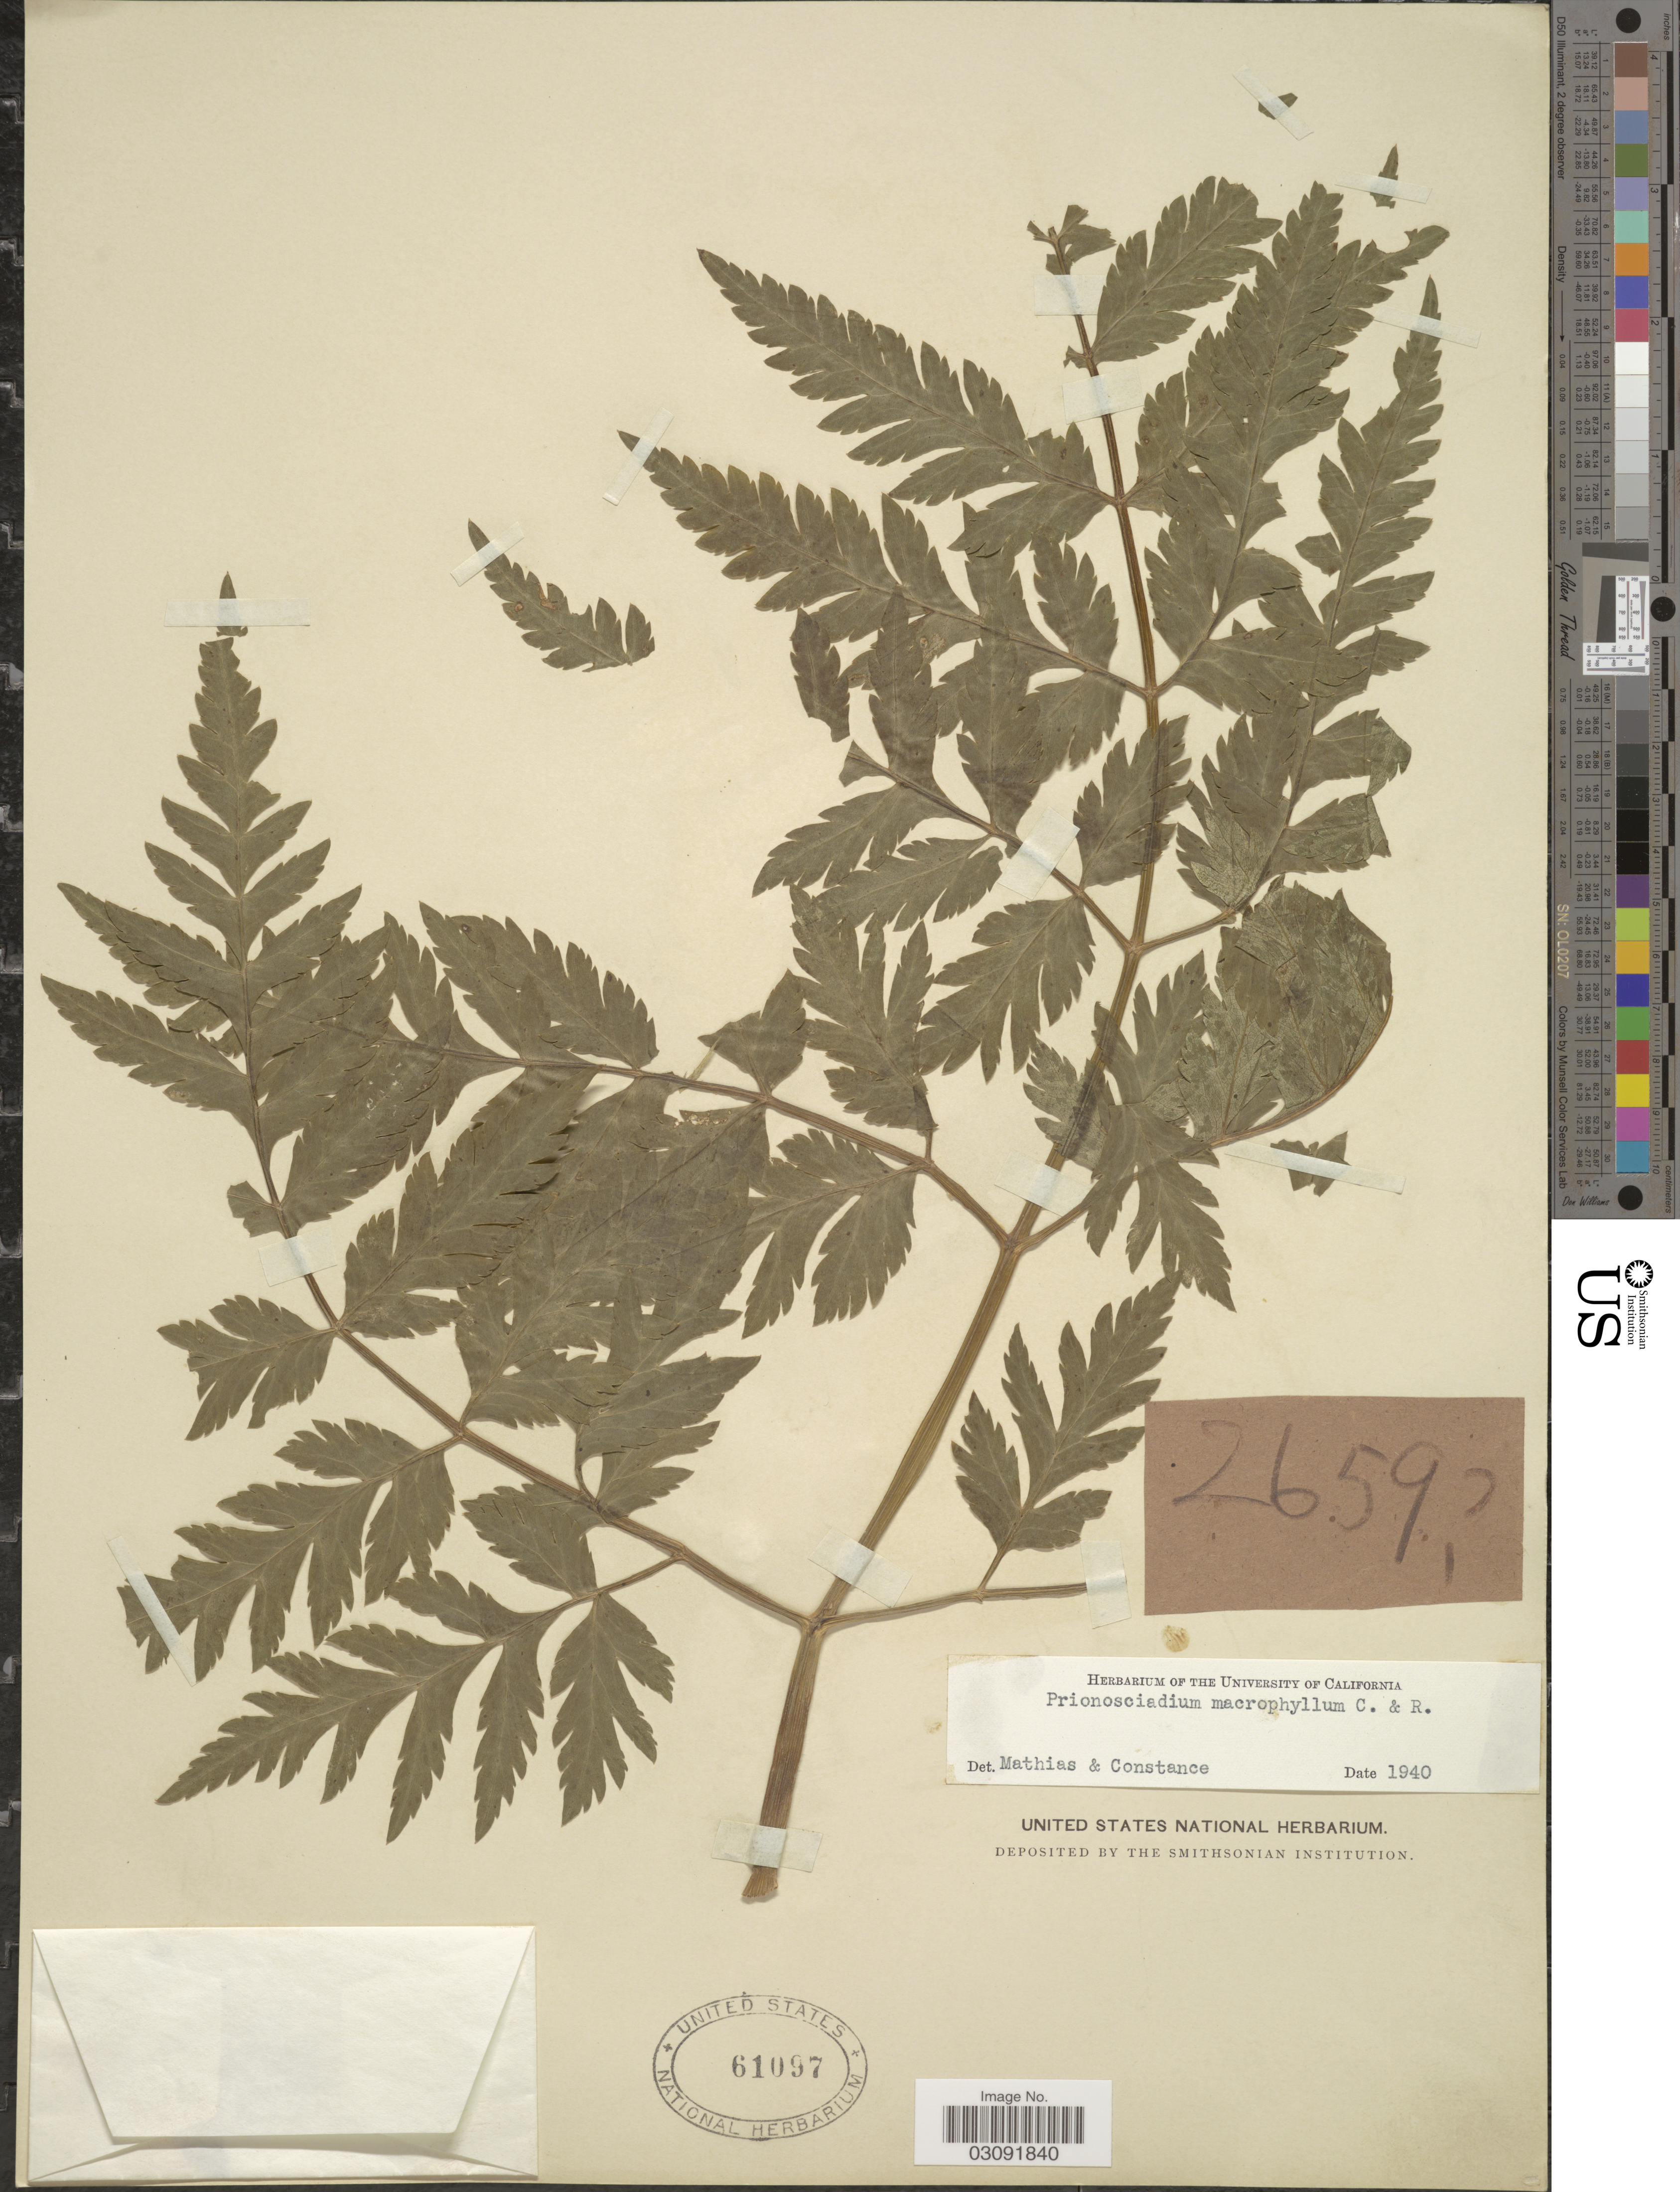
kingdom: Plantae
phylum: Tracheophyta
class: Magnoliopsida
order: Apiales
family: Apiaceae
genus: Prionosciadium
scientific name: Prionosciadium macrophyllum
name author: J.M. Coult. & Rose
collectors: ex herb. United States National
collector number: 2659?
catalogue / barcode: US 61097